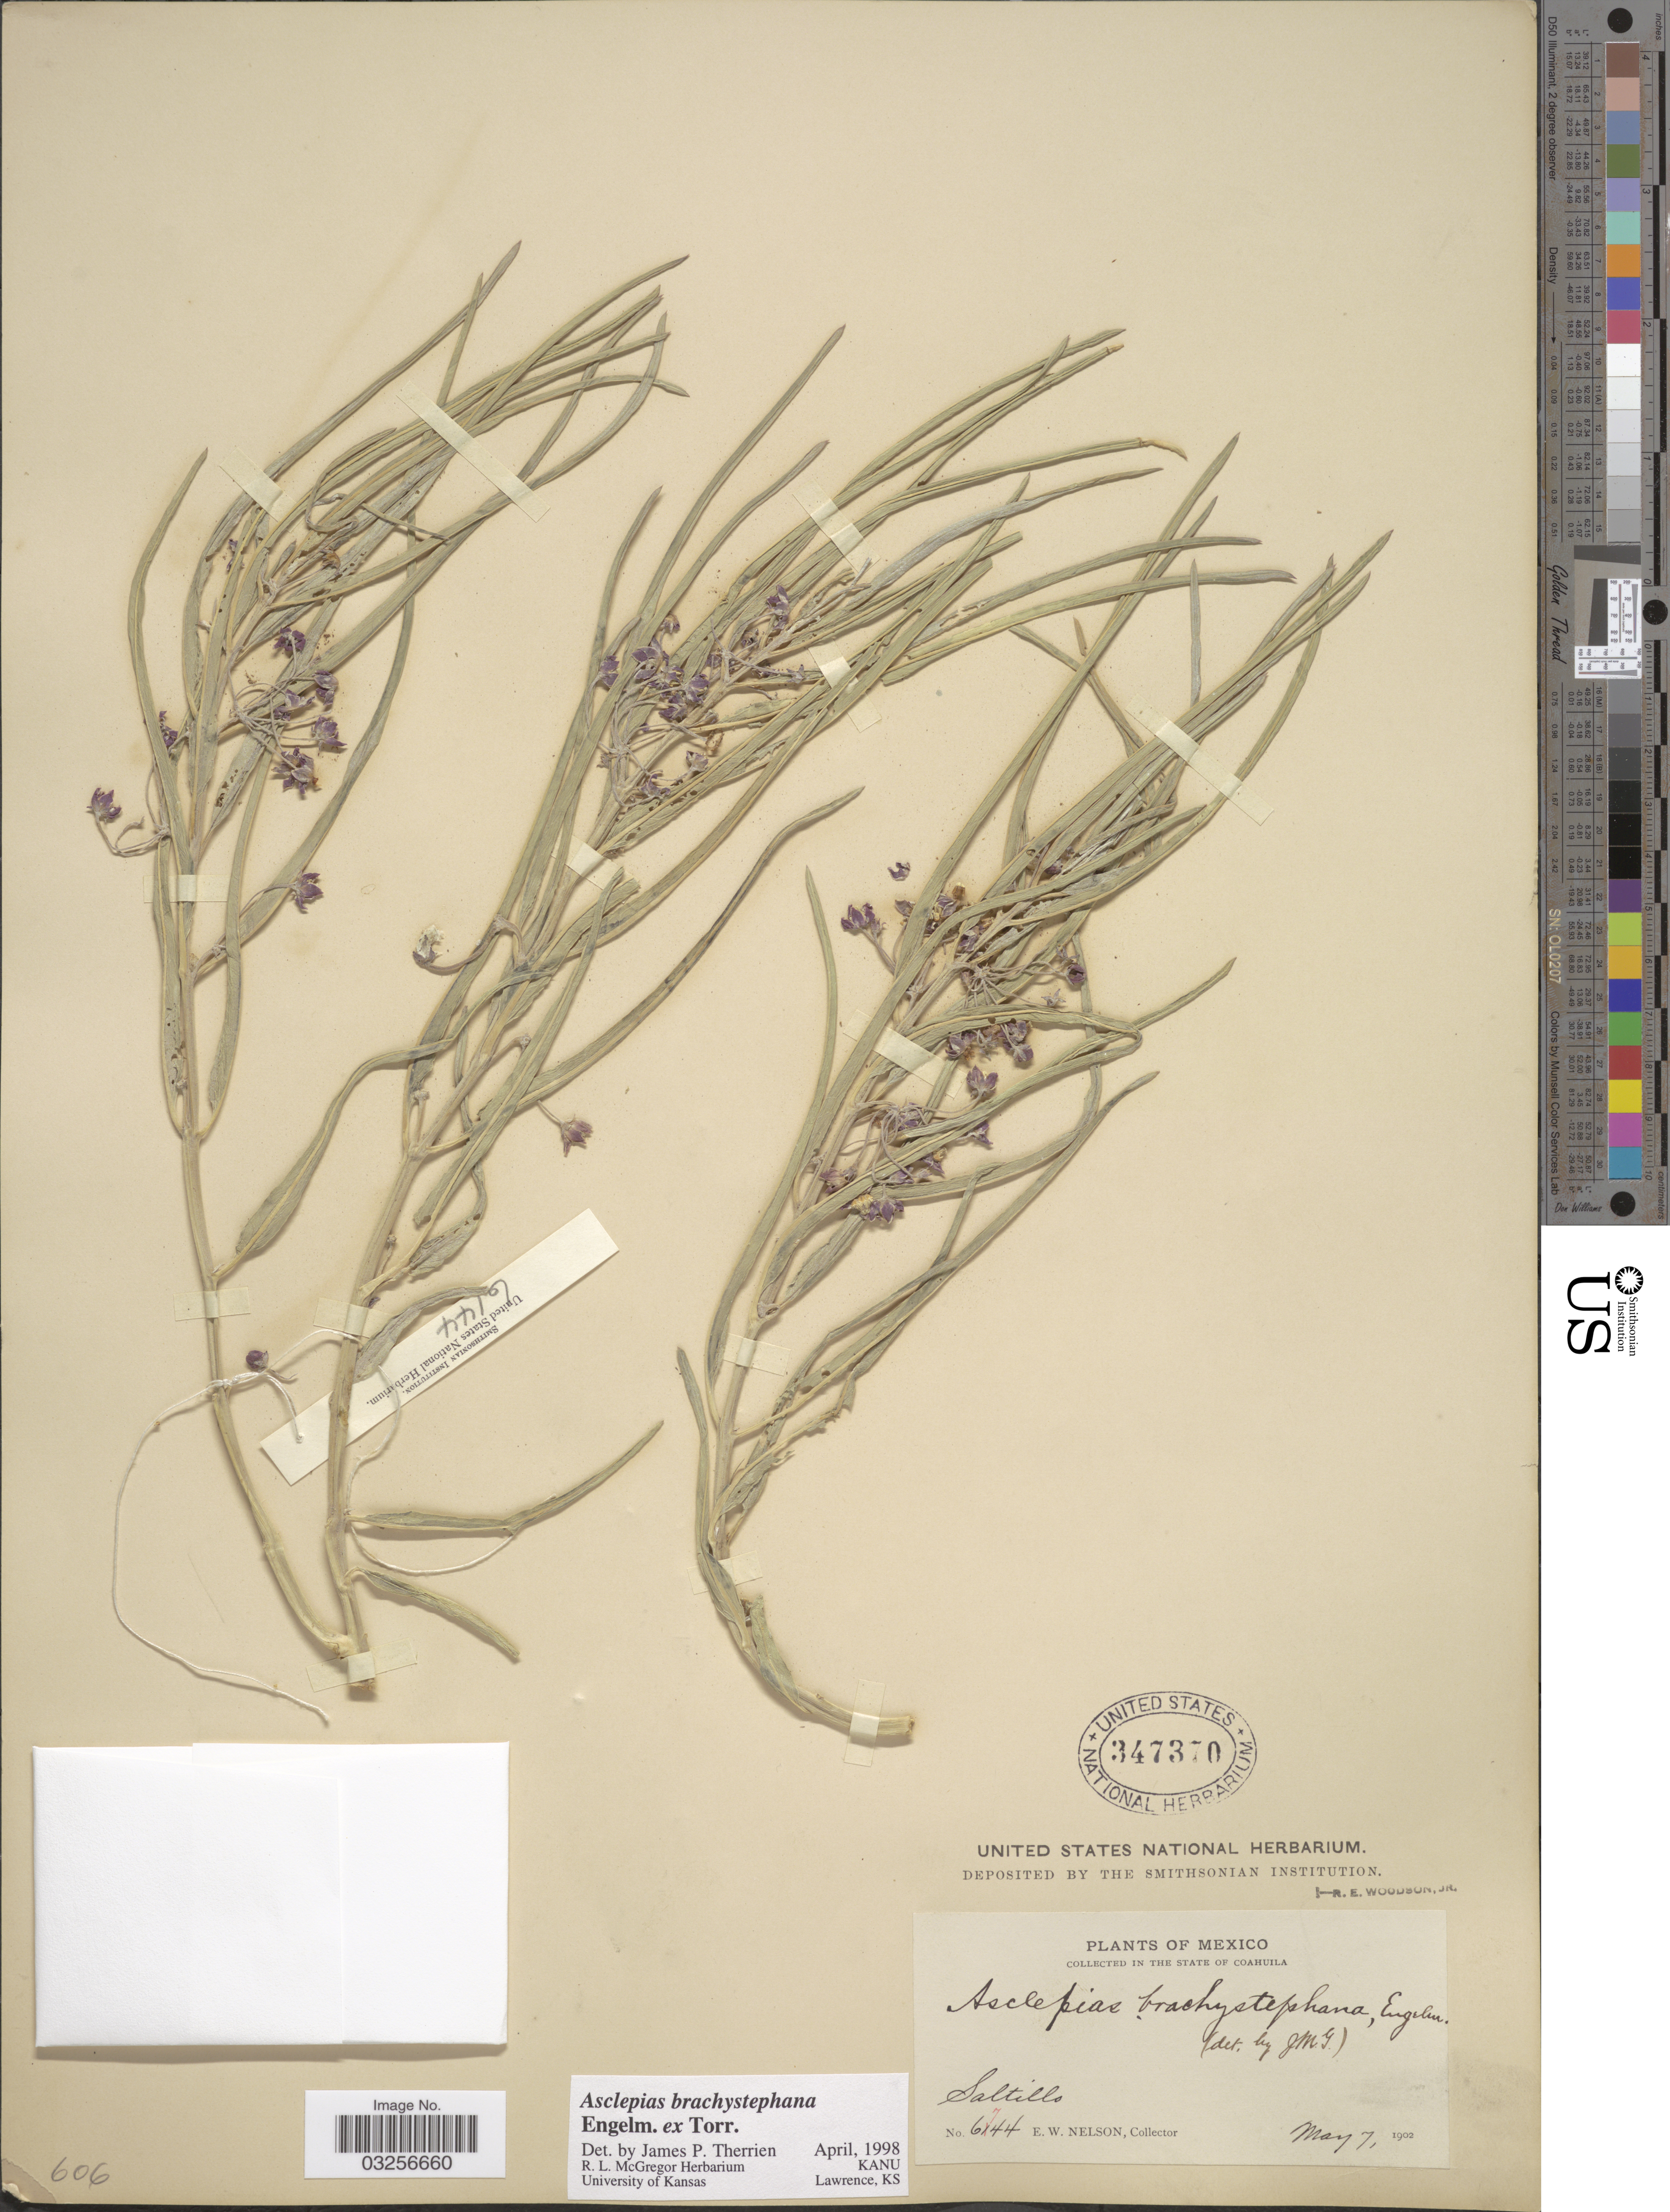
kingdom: Plantae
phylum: Tracheophyta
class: Magnoliopsida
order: Gentianales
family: Apocynaceae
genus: Asclepias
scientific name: Asclepias brachystephana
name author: Engelm. ex Torr.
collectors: E. W. Nelson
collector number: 6744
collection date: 1902-05-07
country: Mexico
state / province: Coahuila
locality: Saltillo.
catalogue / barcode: US 347370